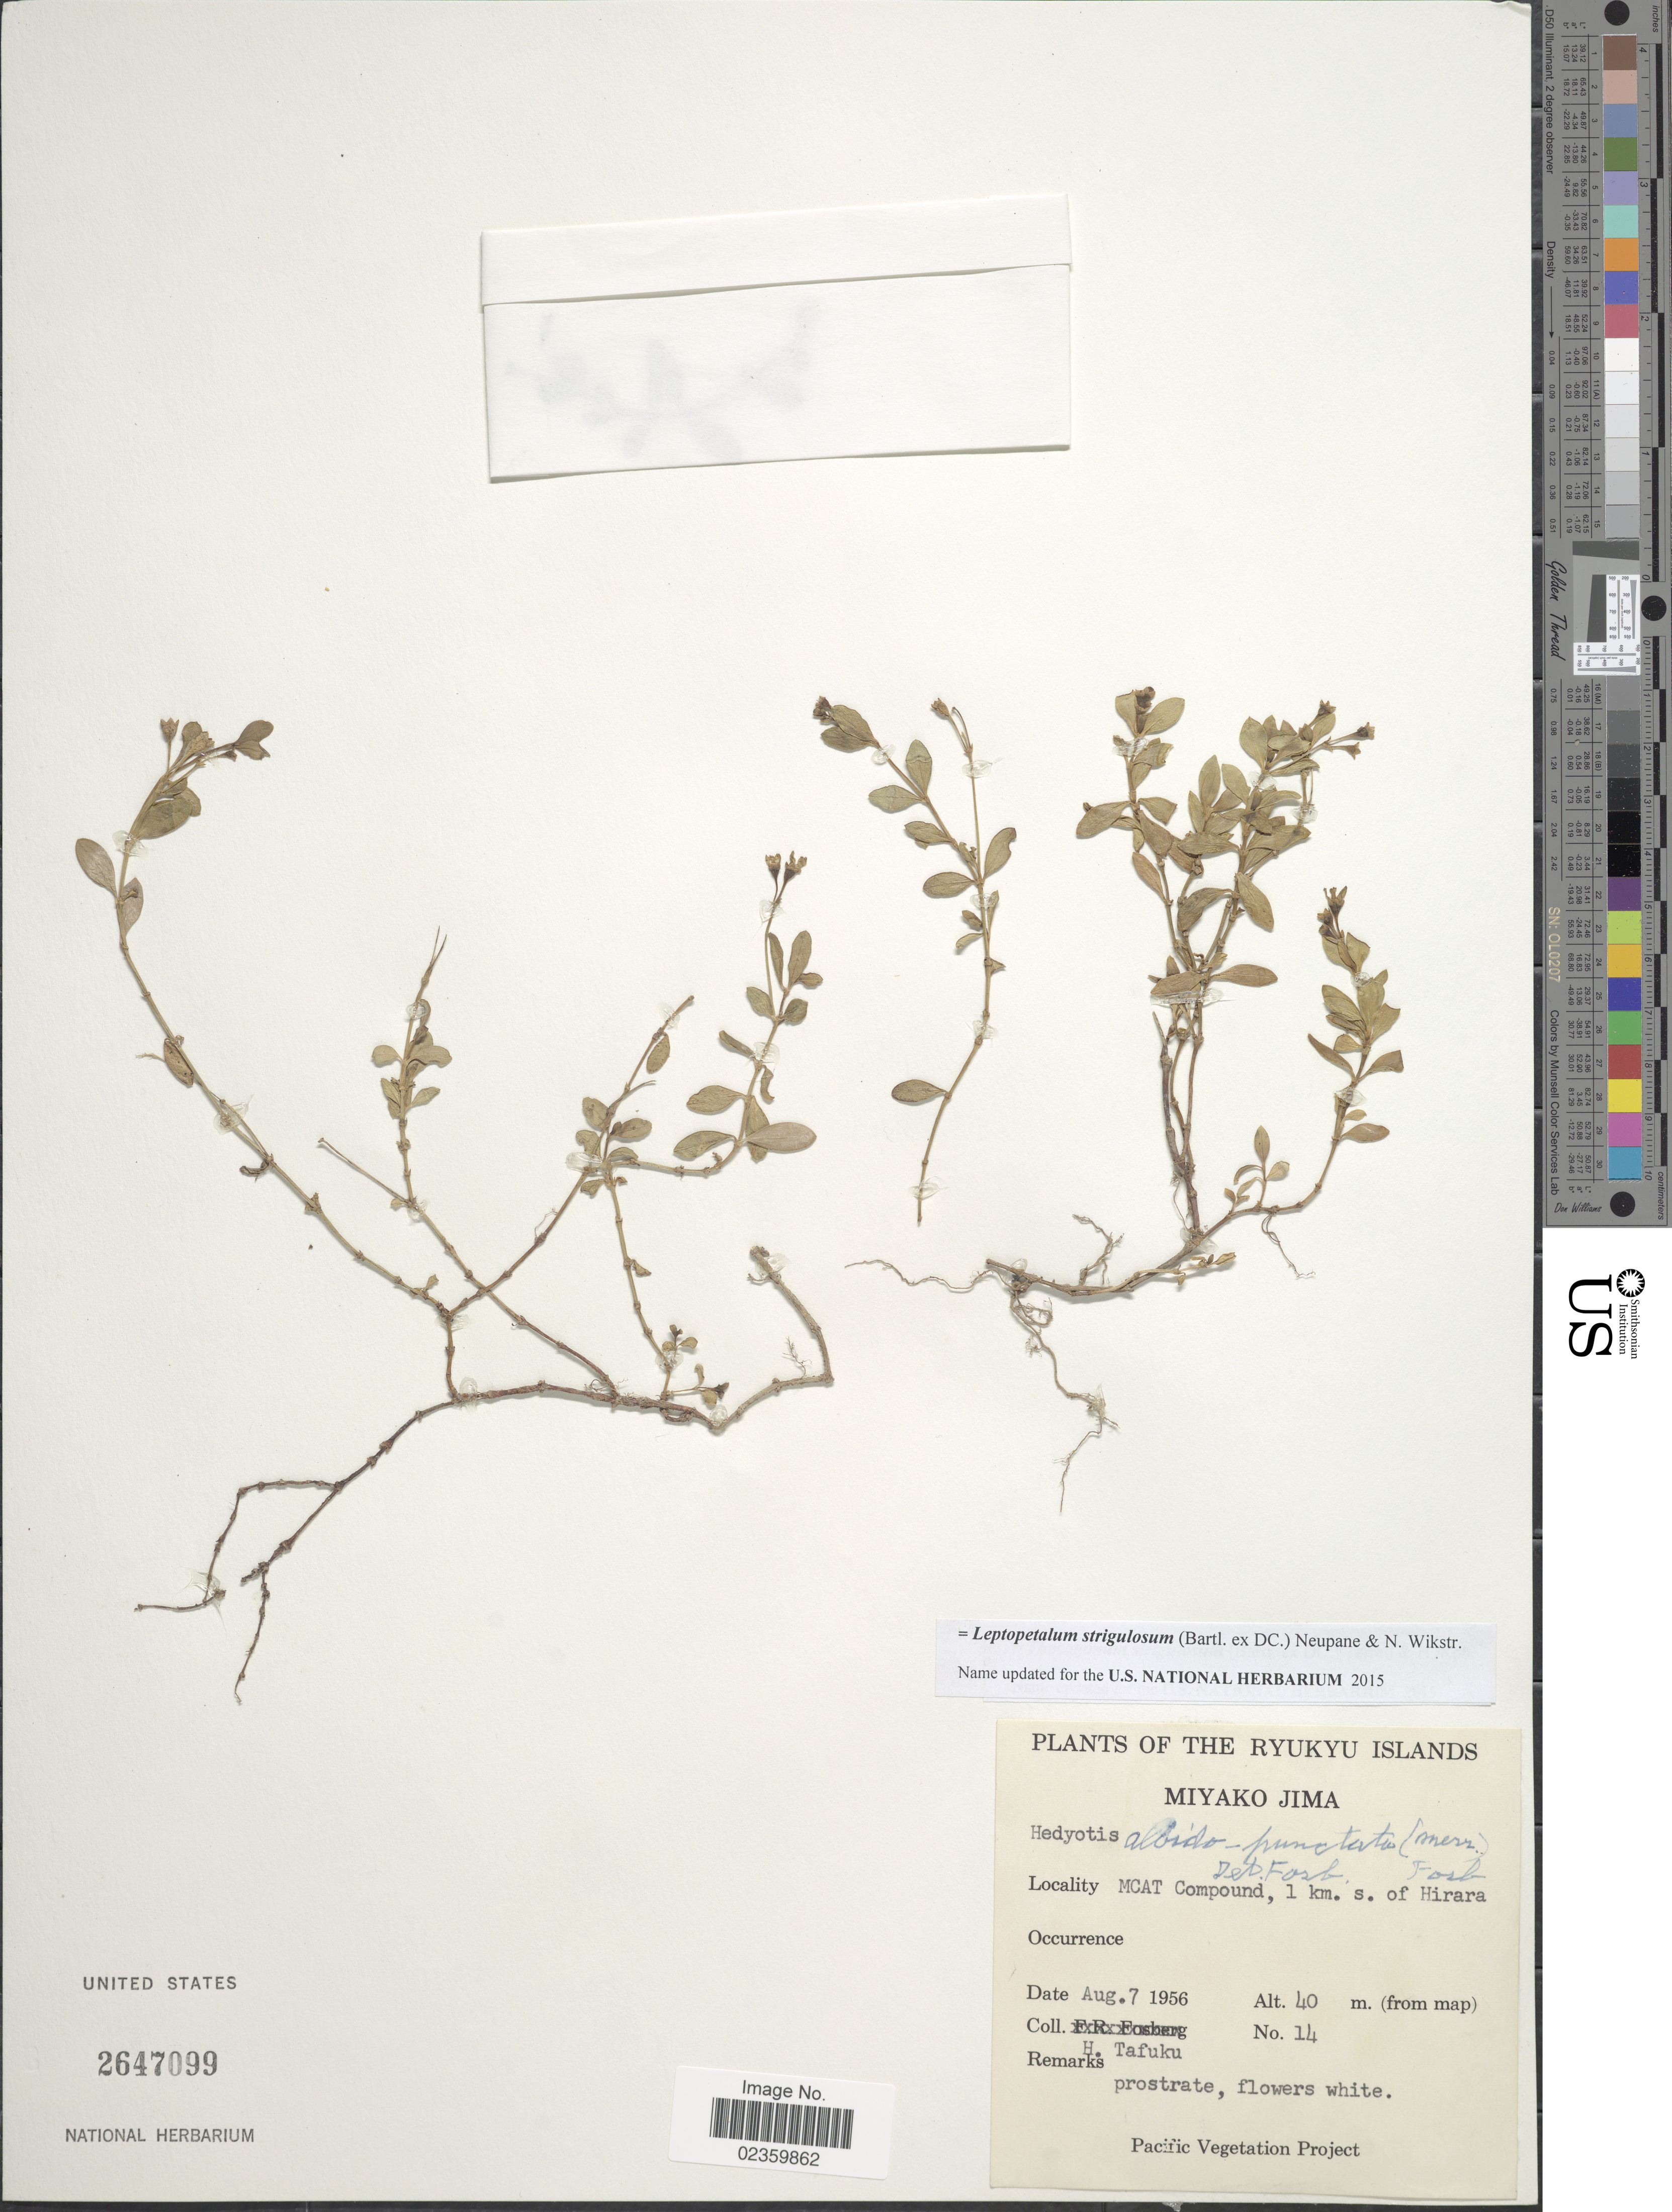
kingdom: Plantae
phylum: Tracheophyta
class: Magnoliopsida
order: Gentianales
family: Rubiaceae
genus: Leptopetalum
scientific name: Leptopetalum strigulosum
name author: (Bartl. ex DC.) Neupane & N. Wikstr.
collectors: H. Tafuku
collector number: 14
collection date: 1956-08-07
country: Japan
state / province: Okinawa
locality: The Ryukyu Islands, Miyako Jima, MCAT Compound, 1 km s. of Hirara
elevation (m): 40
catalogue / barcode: US 2647099